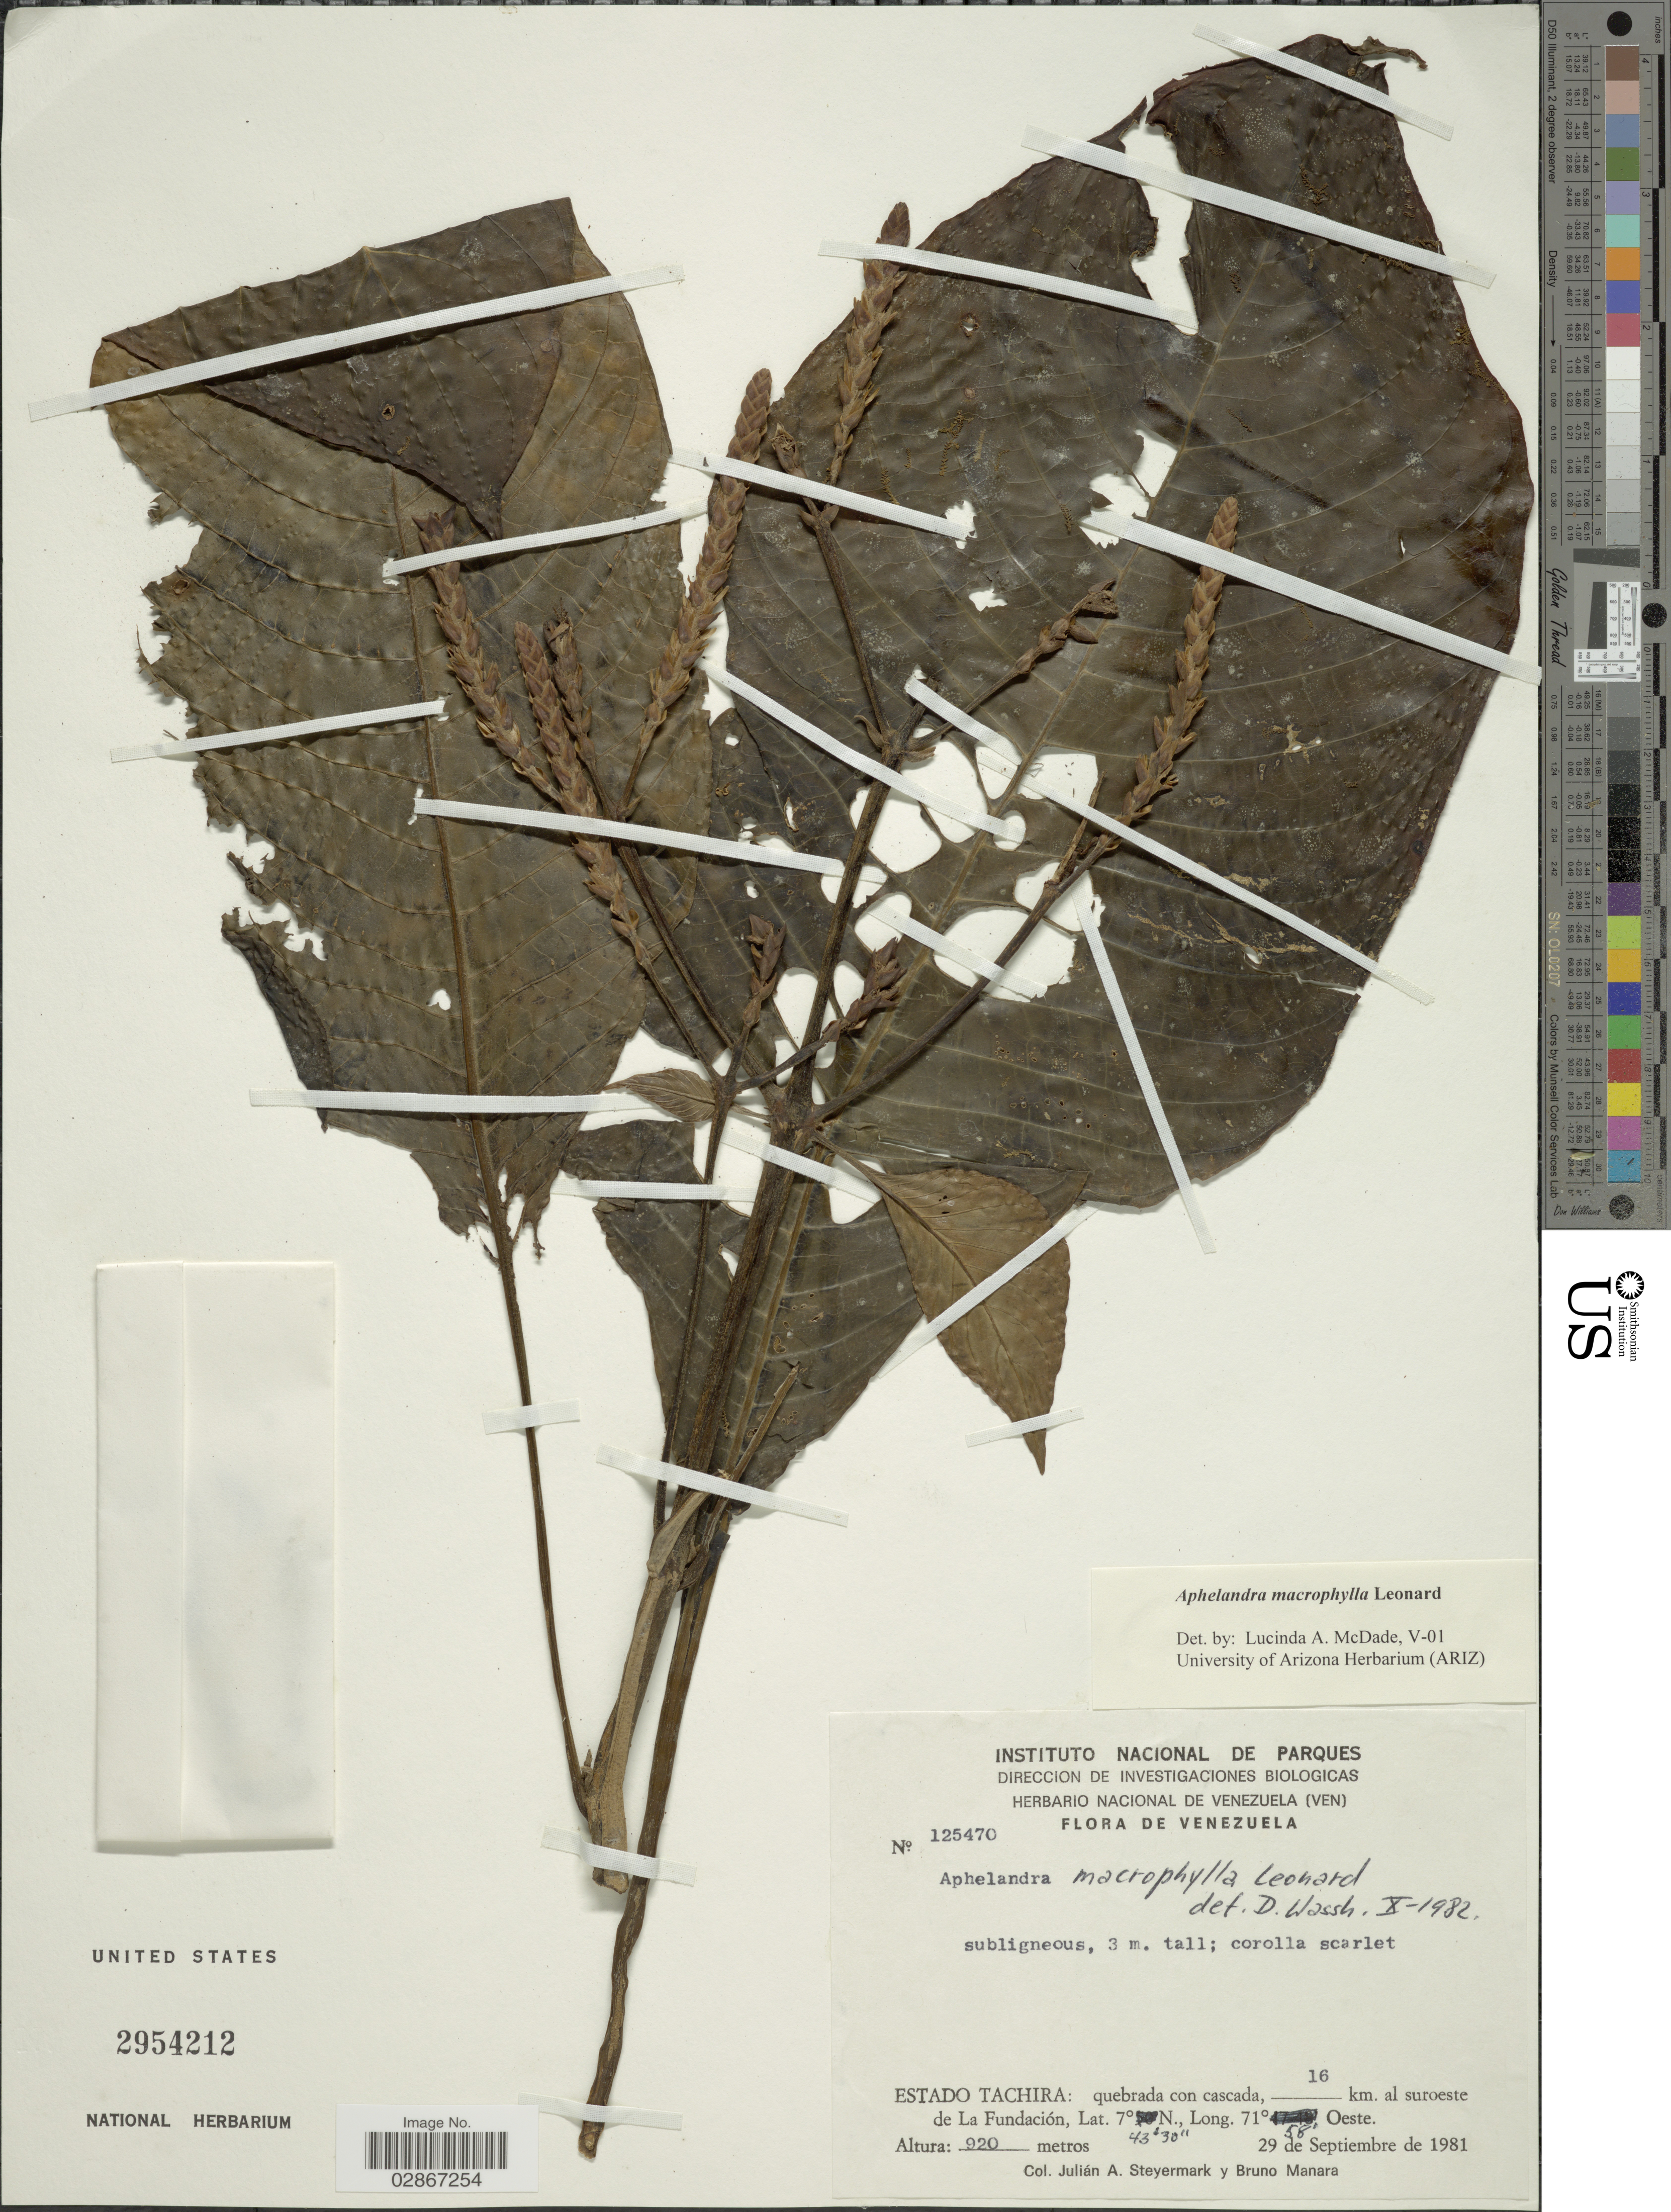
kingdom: Plantae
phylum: Tracheophyta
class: Magnoliopsida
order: Lamiales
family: Acanthaceae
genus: Aphelandra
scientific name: Aphelandra macrophylla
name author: Leonard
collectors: J. Steyermark & B. Manara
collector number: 125470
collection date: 1981-09-29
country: Venezuela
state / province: Tachira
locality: Quebrada con cascada, 16 km. al suroeste de La Fundación.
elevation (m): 920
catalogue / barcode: US 2954212